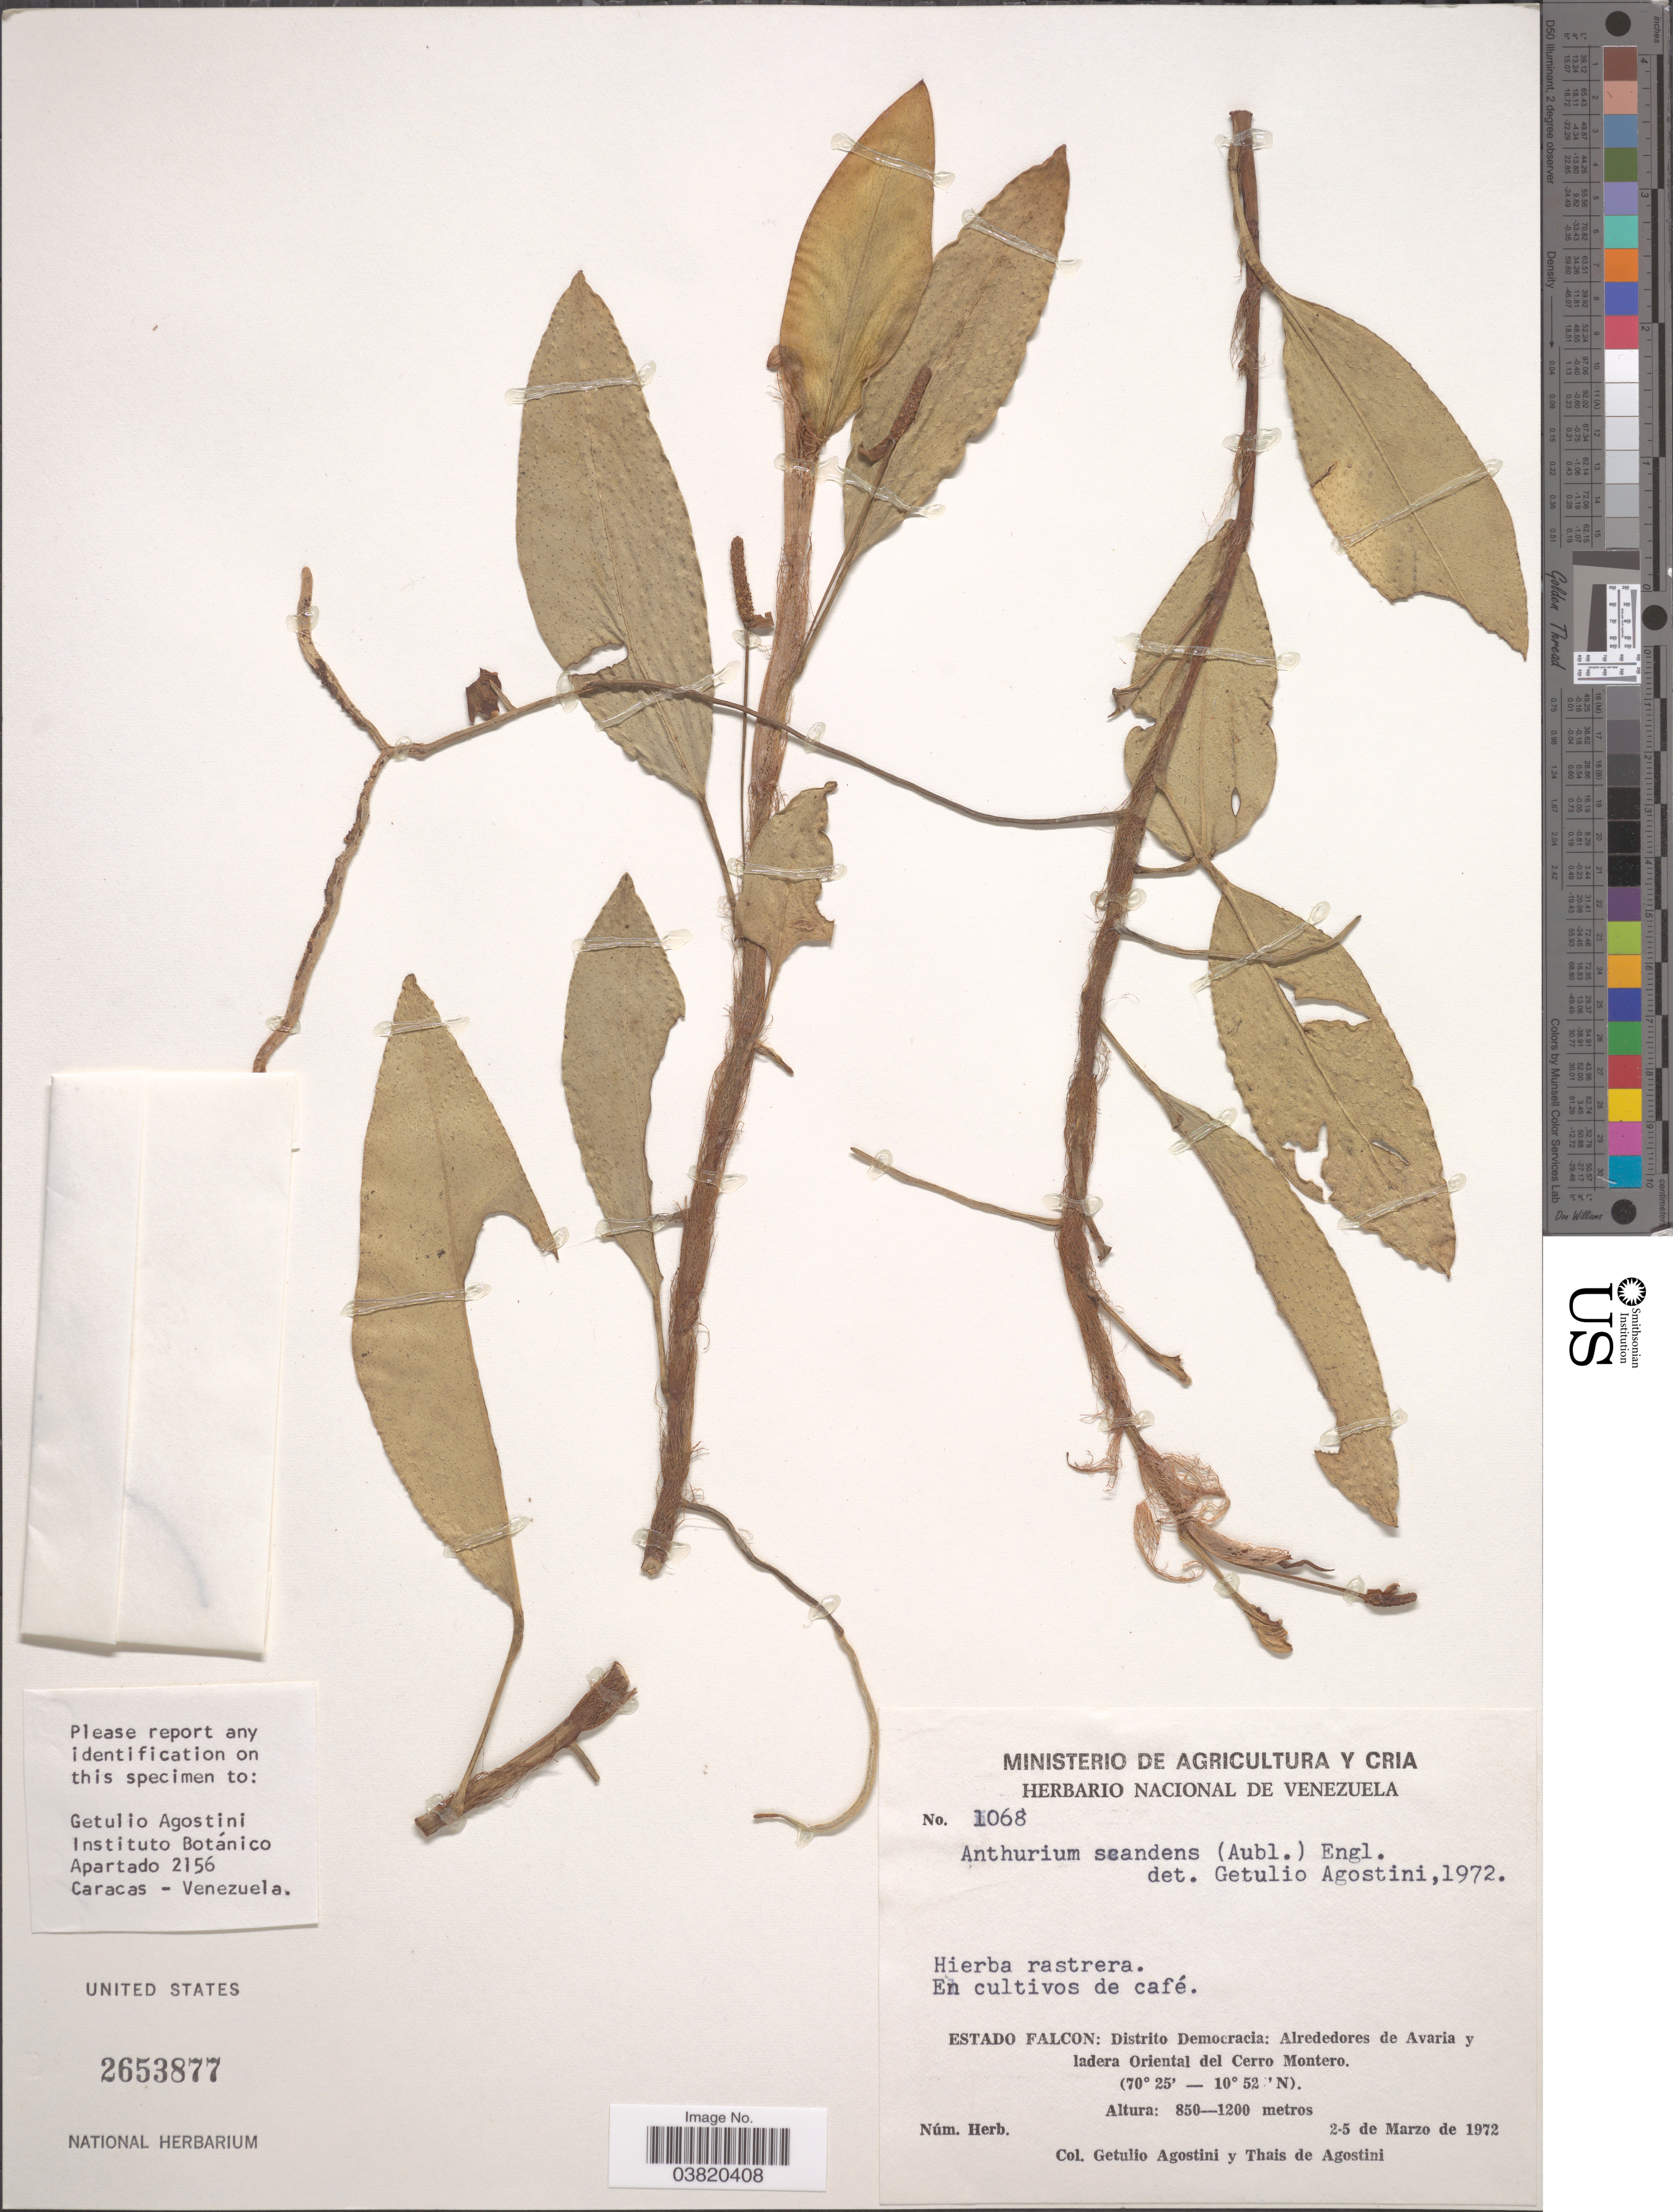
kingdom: Plantae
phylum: Tracheophyta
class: Liliopsida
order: Alismatales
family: Araceae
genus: Anthurium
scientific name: Anthurium scandens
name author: (Aubl.) Engl.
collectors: G. Agostini & T. Agostini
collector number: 1068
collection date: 1972-03-02/1972-03-05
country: Venezuela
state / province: Falcon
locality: En cultivos de café. Distrito Democracia: Alrededores de Avaria y ladera Oriental del Cerro Montero.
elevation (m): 850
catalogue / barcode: US 2653877